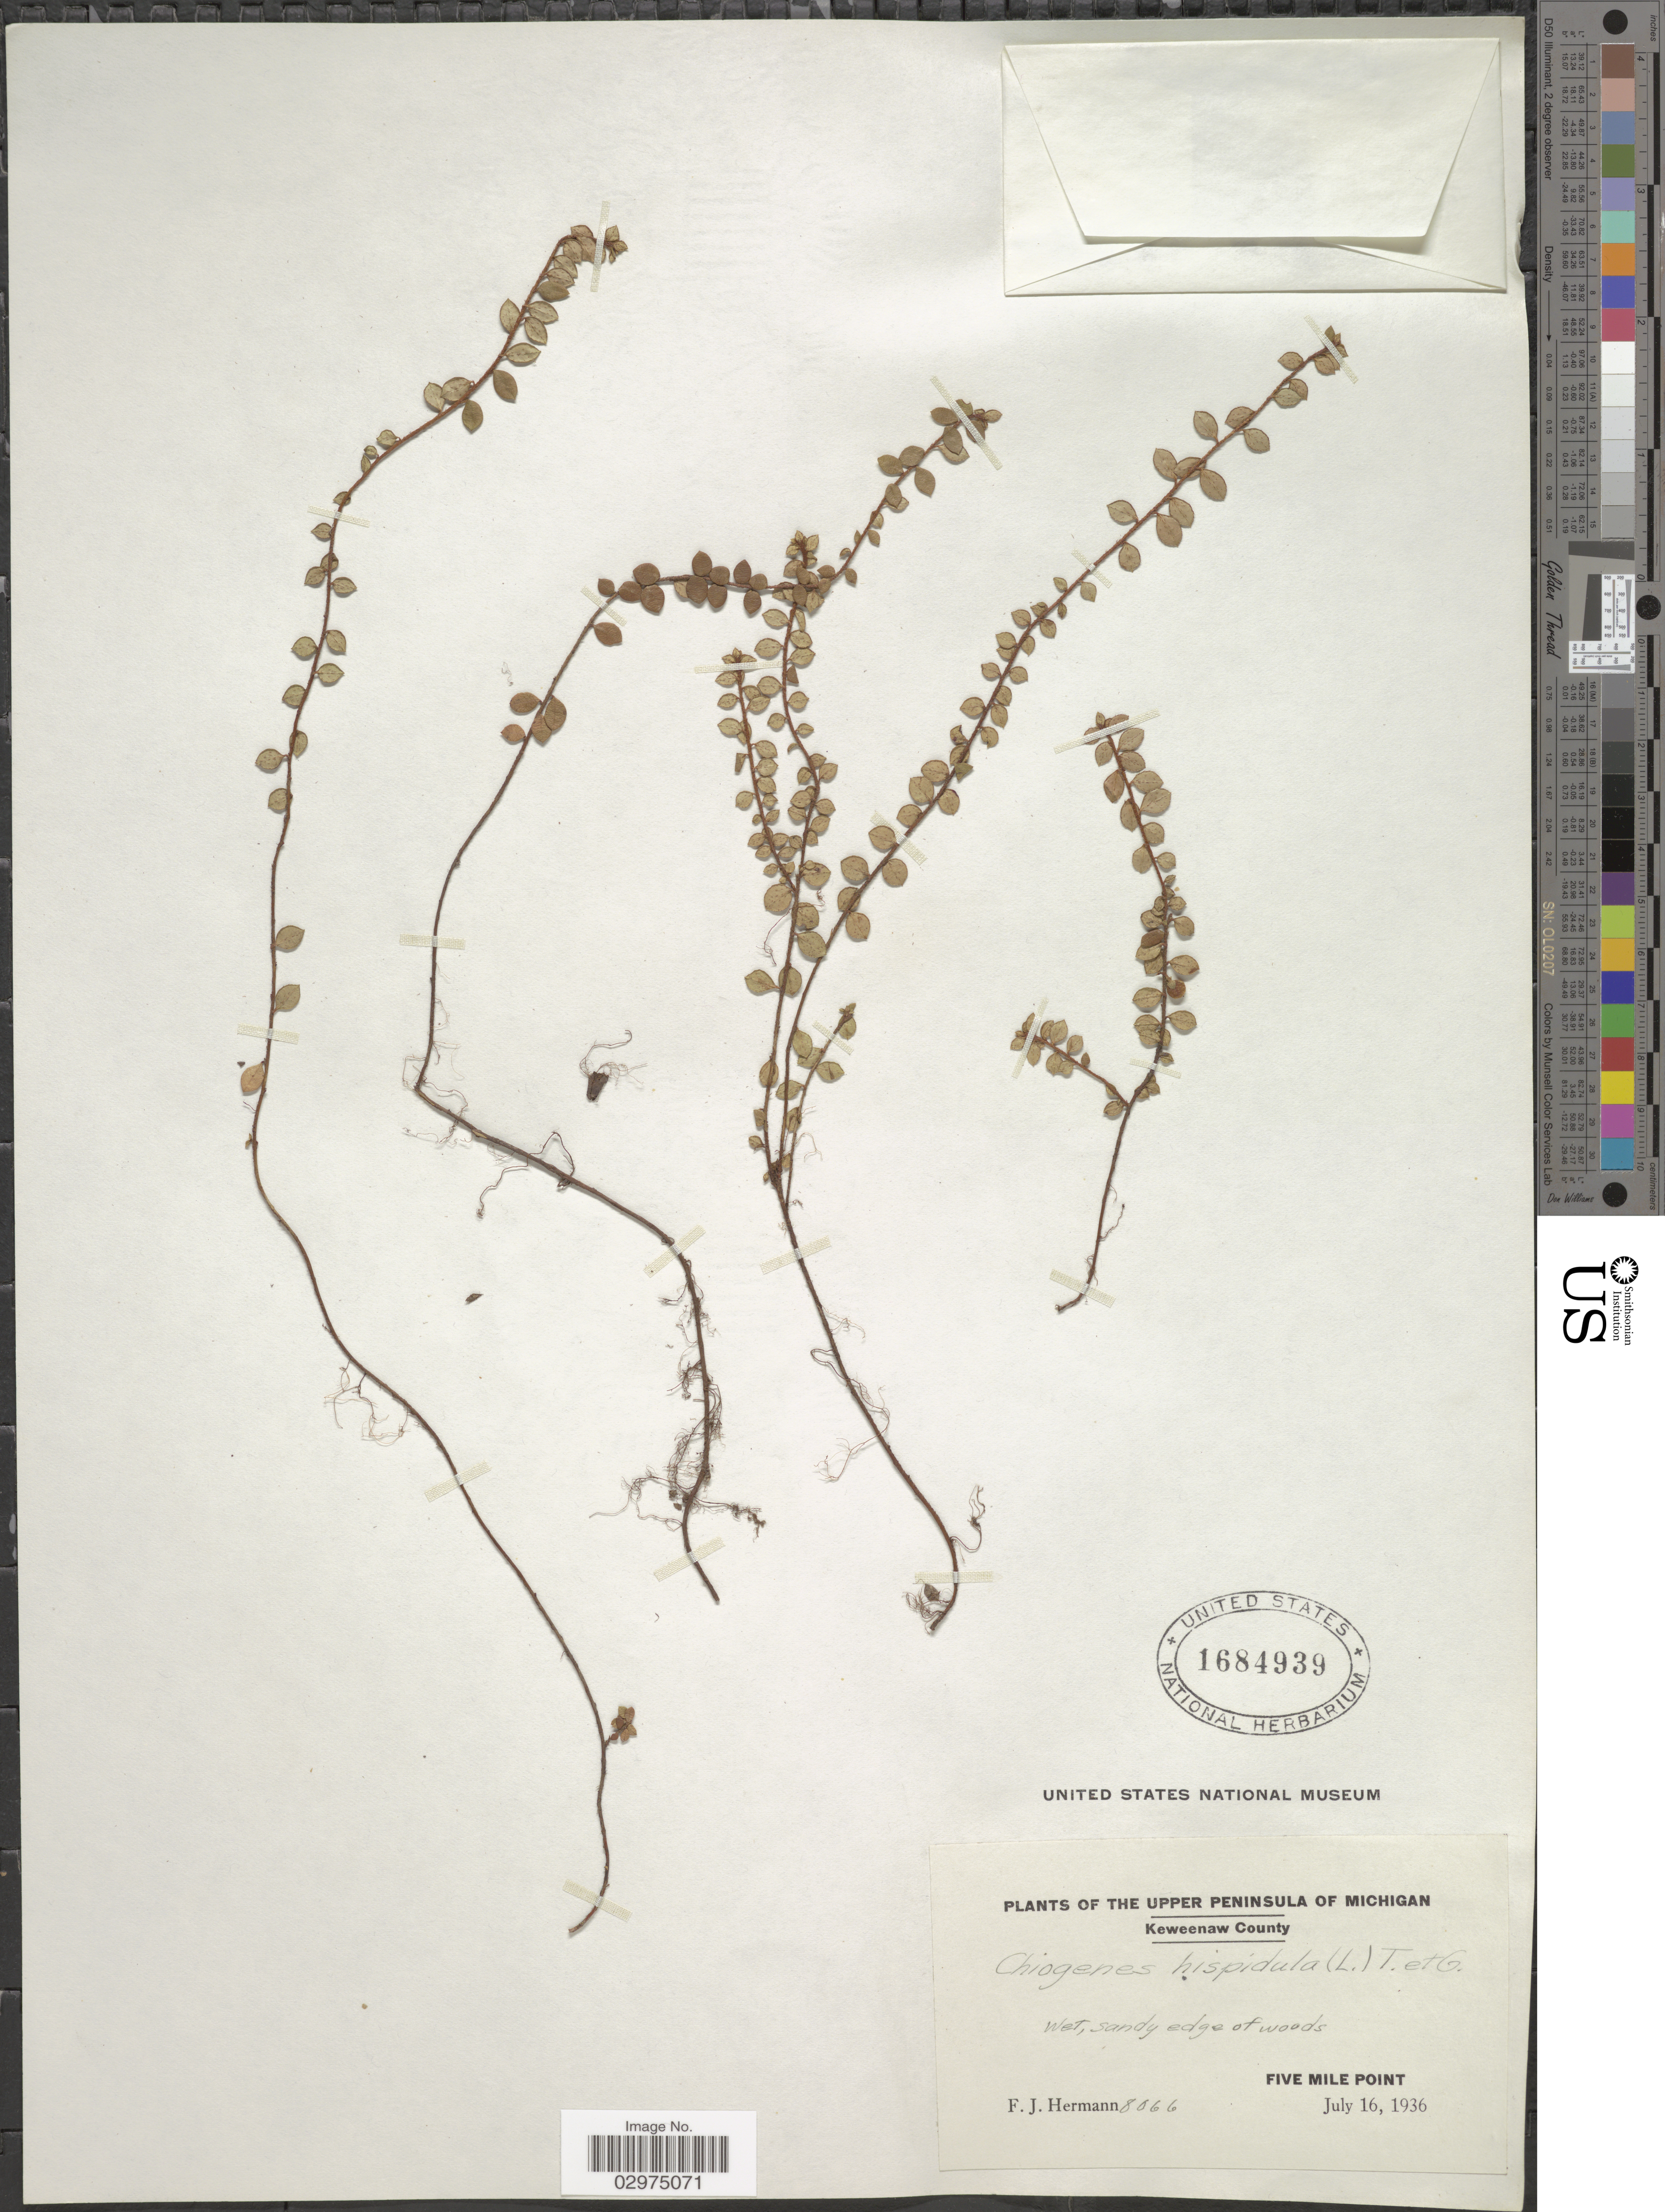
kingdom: Plantae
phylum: Tracheophyta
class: Magnoliopsida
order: Ericales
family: Ericaceae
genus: Gaultheria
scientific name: Gaultheria hispidula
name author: (L.) Muhl. ex Bigelow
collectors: F. J. Hermann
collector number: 8066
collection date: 1936-07-16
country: United States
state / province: Michigan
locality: The Upper Peninsula of Michigan. Keweenaw County. Five Mile Point.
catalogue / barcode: US 1684939